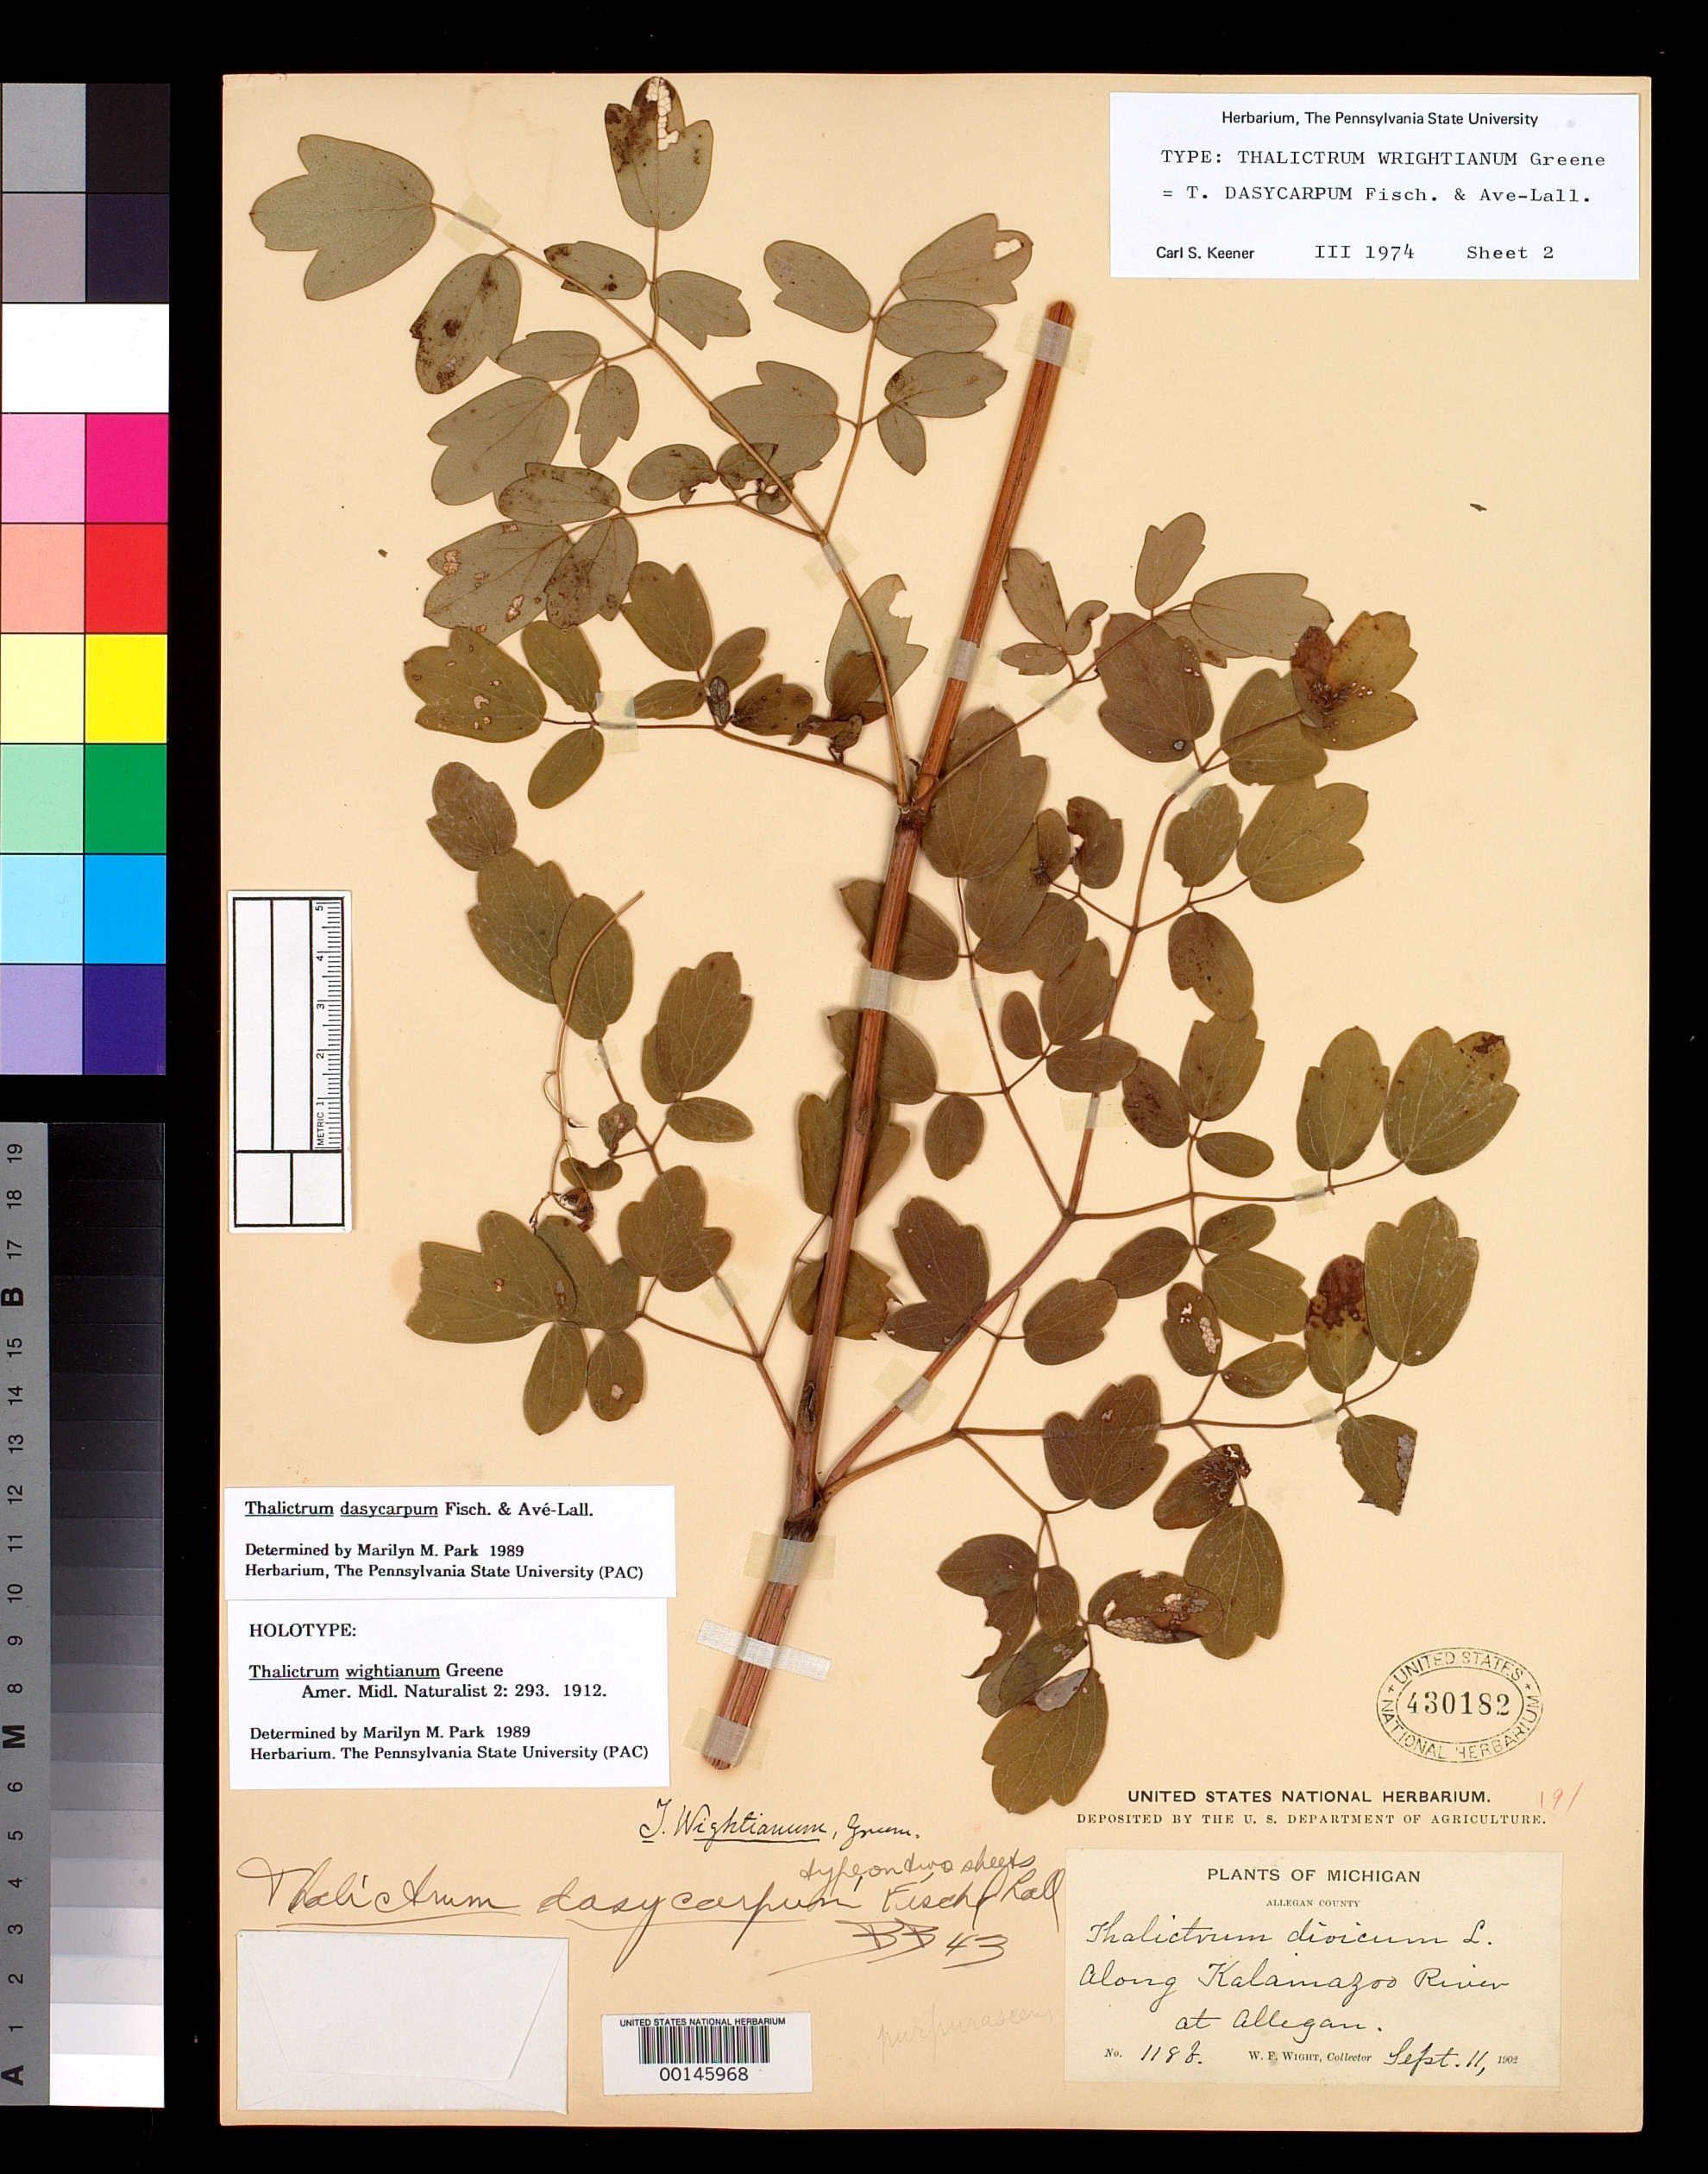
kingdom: Plantae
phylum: Tracheophyta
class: Magnoliopsida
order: Ranunculales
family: Ranunculaceae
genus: Thalictrum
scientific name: Thalictrum wightianum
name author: Greene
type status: Holotype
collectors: W. Wight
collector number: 118b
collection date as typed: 11 Sep 1902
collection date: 1902-09-11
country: United States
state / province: Michigan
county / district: Allegan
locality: Allegan, along the Kalamazoo River.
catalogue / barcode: US 430182